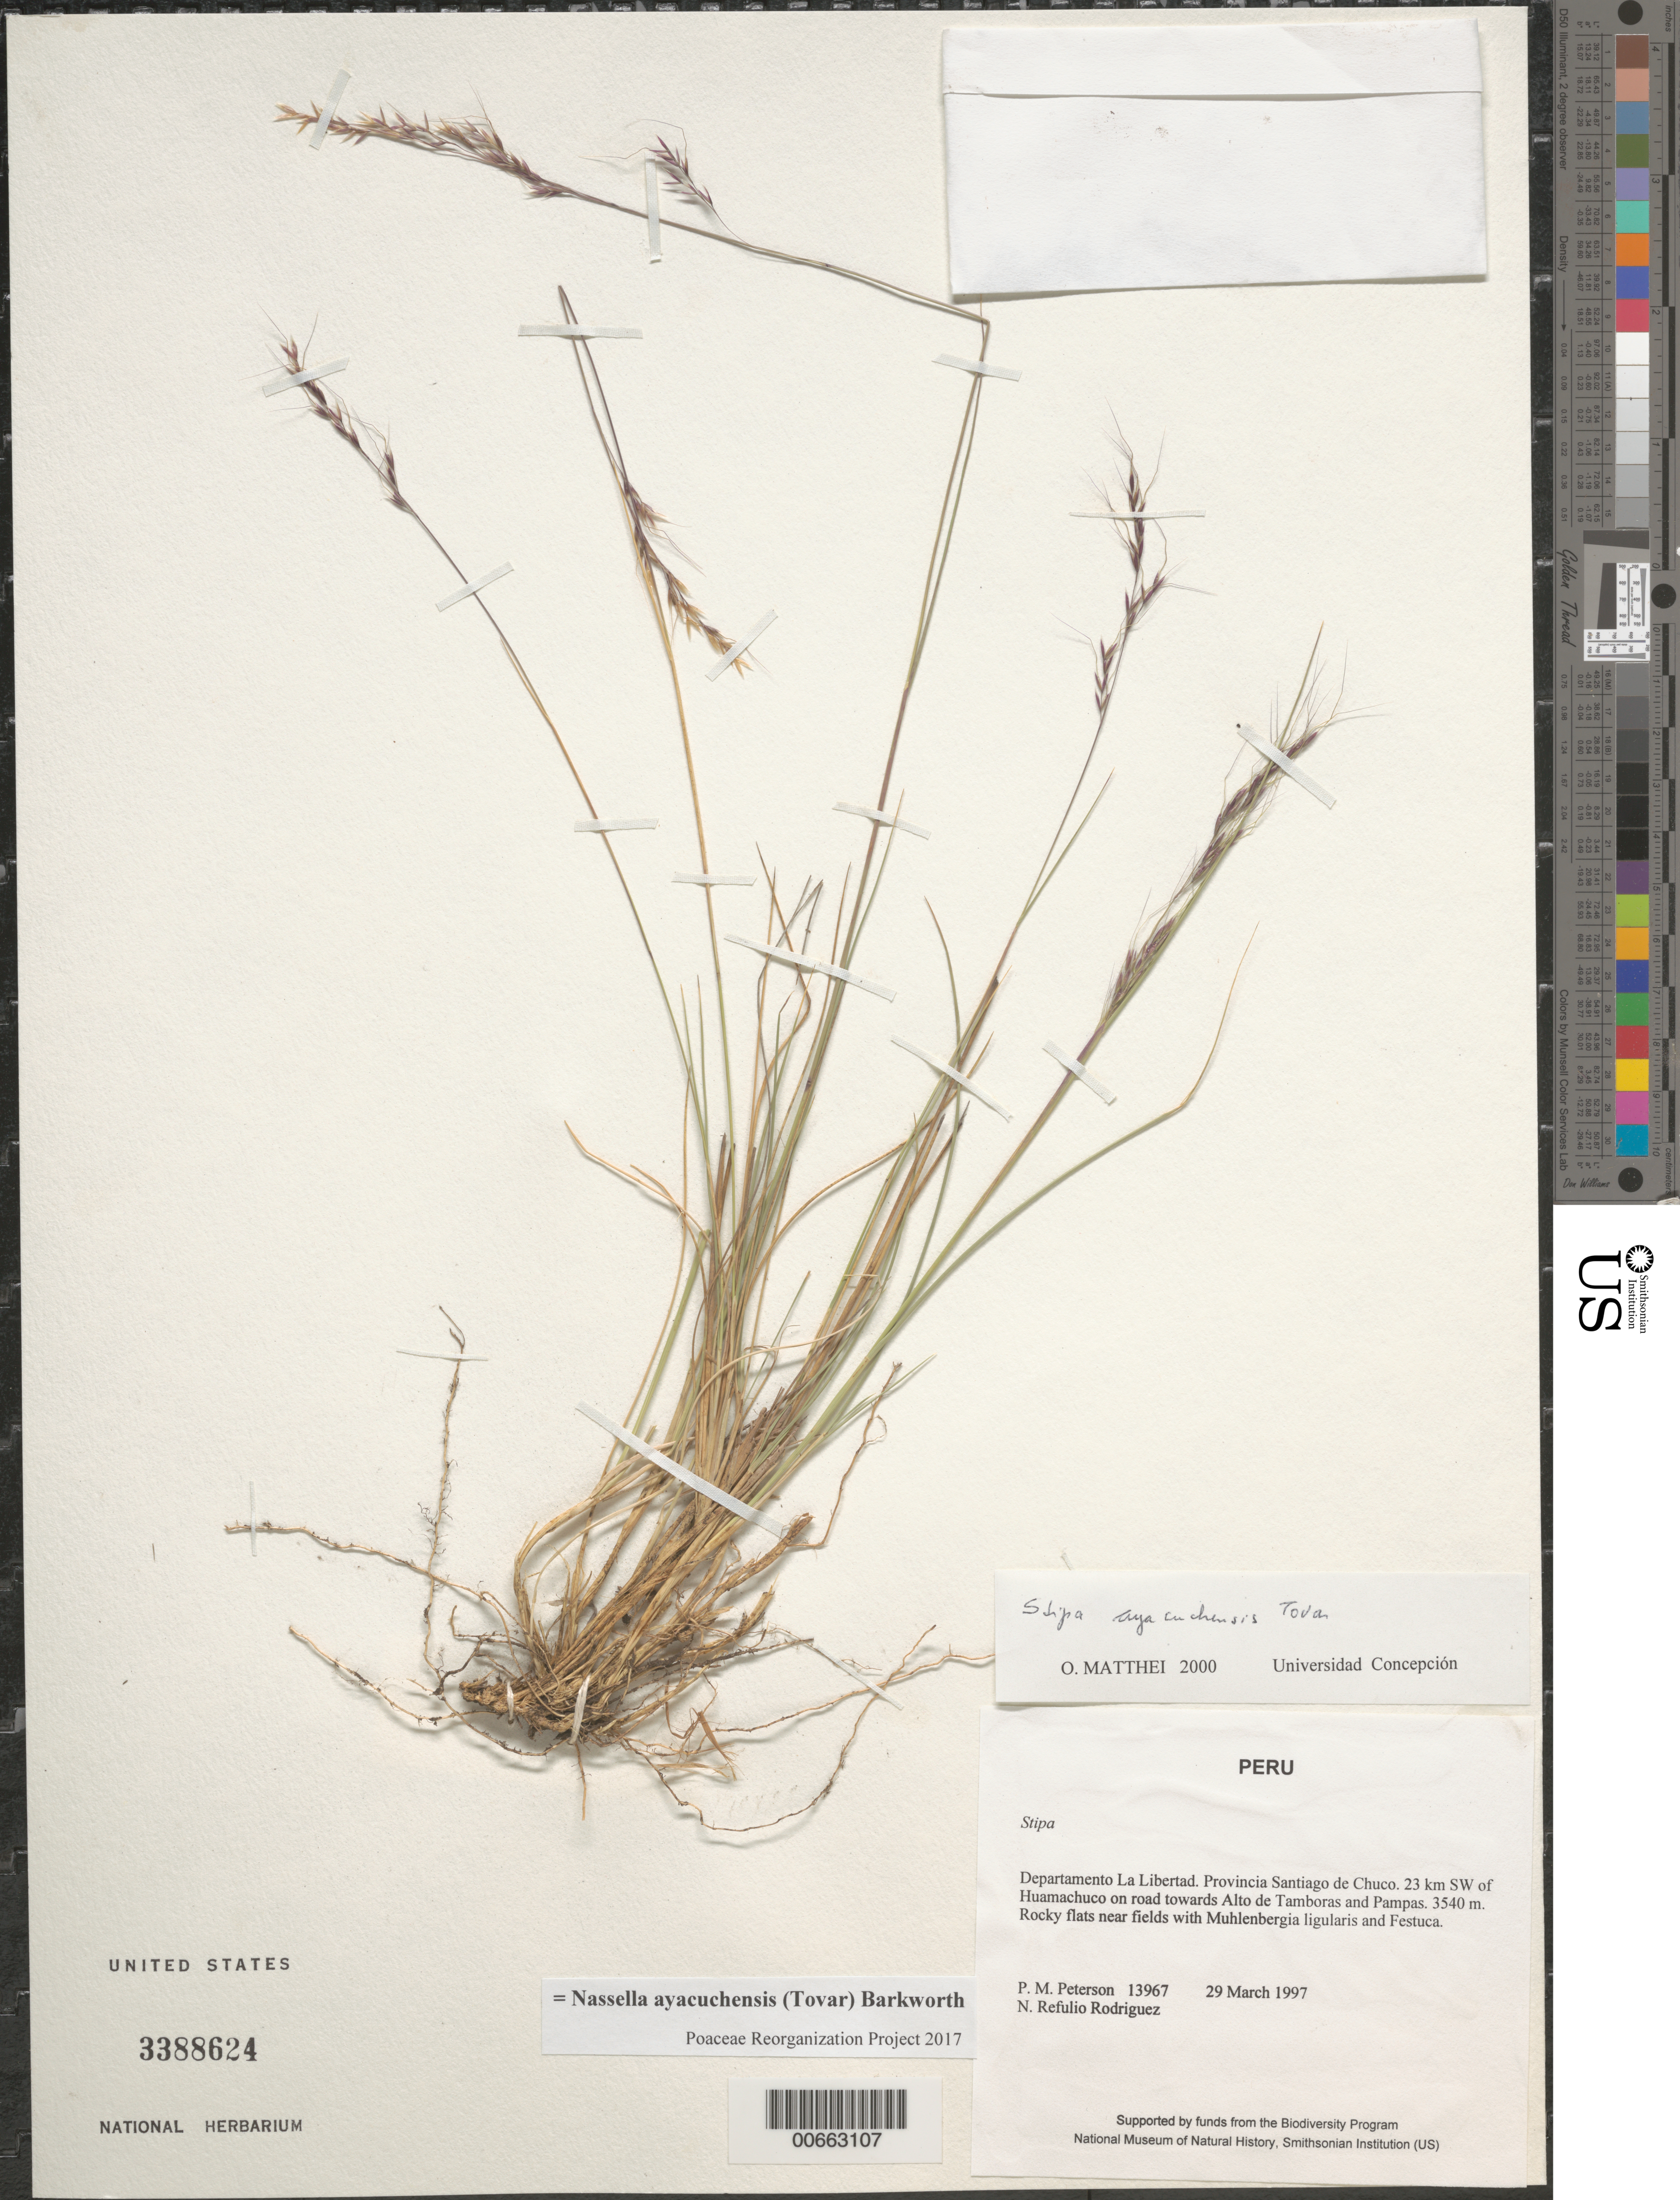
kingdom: Plantae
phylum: Tracheophyta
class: Liliopsida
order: Poales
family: Poaceae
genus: Nassella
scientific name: Nassella ayacuchensis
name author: (Tovar) Barkworth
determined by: Poaceae Reorganization Project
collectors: P. M. Peterson & N. Refulio-Rodríguez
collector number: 13967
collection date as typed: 29 Mar 1997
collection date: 1997-03-29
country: Peru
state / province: La Libertad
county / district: Santiago de Chuco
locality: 23 km SW of Huamachuco on road towards Alto de Tamboras and Pampas.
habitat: Rocky flats near fields with Muhlenbergia ligularis and Festuca.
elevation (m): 3540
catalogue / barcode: US 3388624